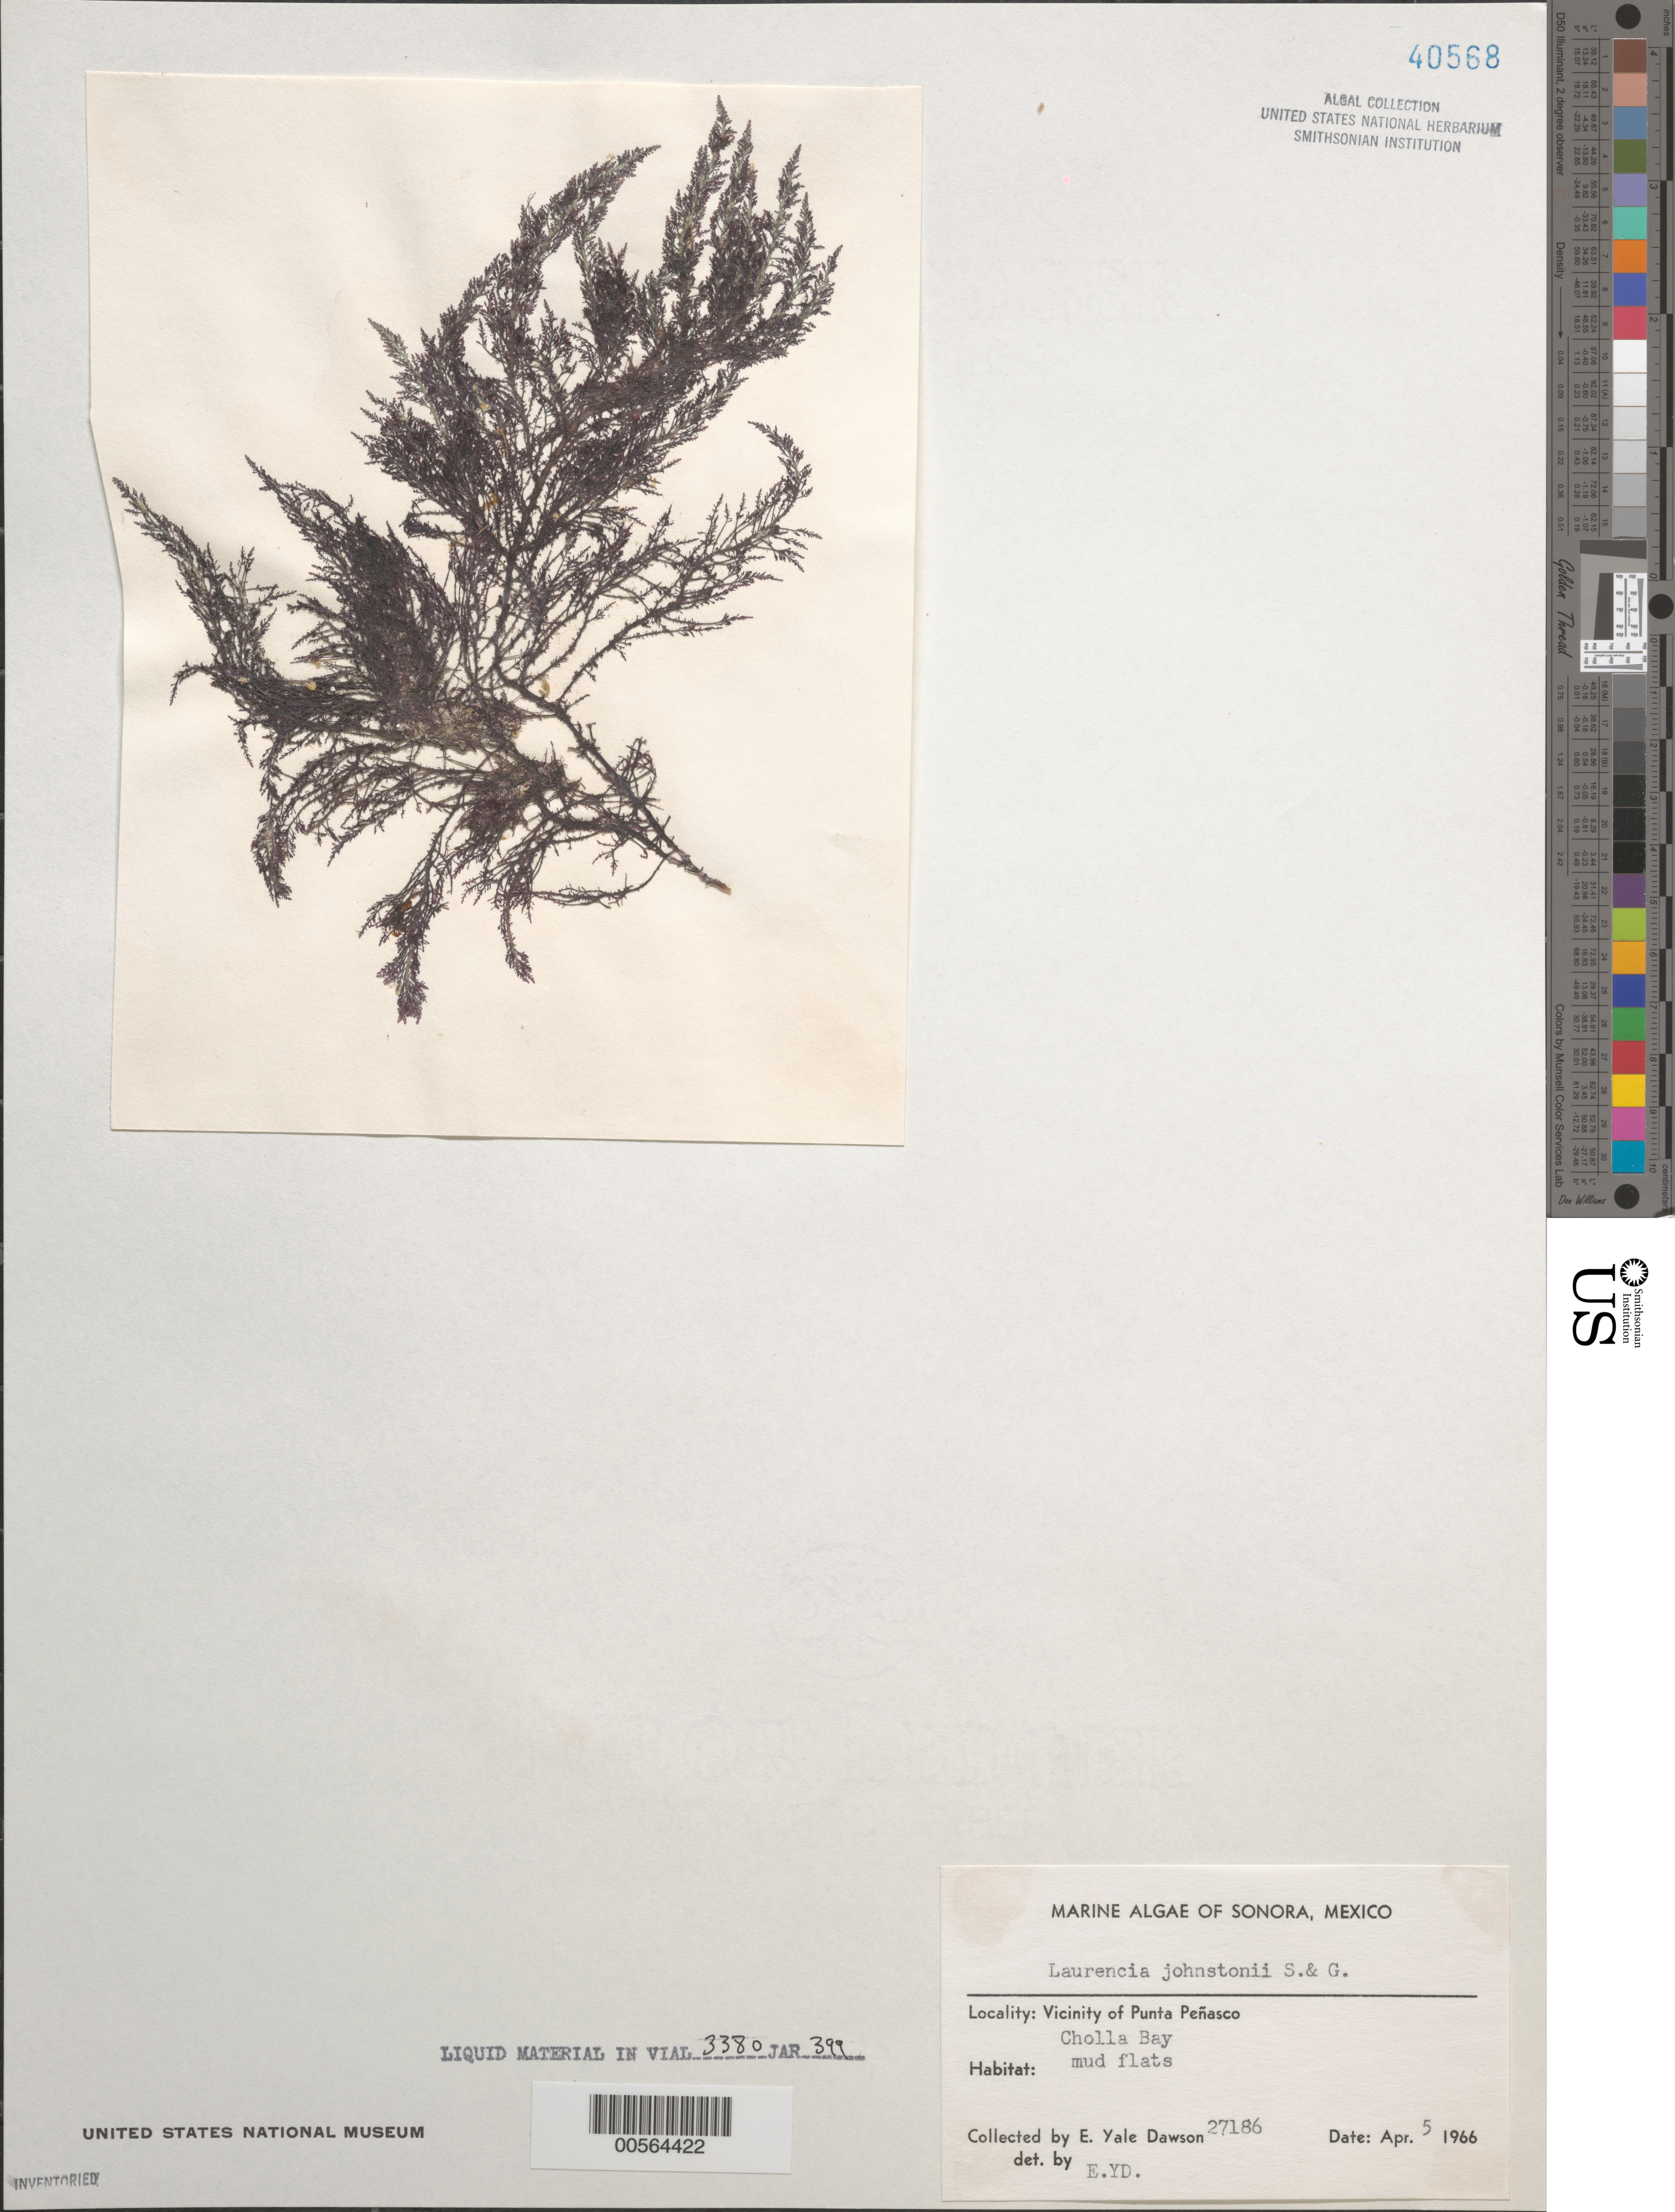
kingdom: Plantae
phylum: Rhodophyta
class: Florideophyceae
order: Ceramiales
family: Rhodomelaceae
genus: Laurencia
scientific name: Laurencia johnstonii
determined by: Dawson, E. Y.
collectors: E. Y. Dawson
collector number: EYD 27186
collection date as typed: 05 Apr 1966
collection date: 1966-04-05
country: Mexico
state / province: Sonora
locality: Cholla Bay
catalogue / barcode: US 40568